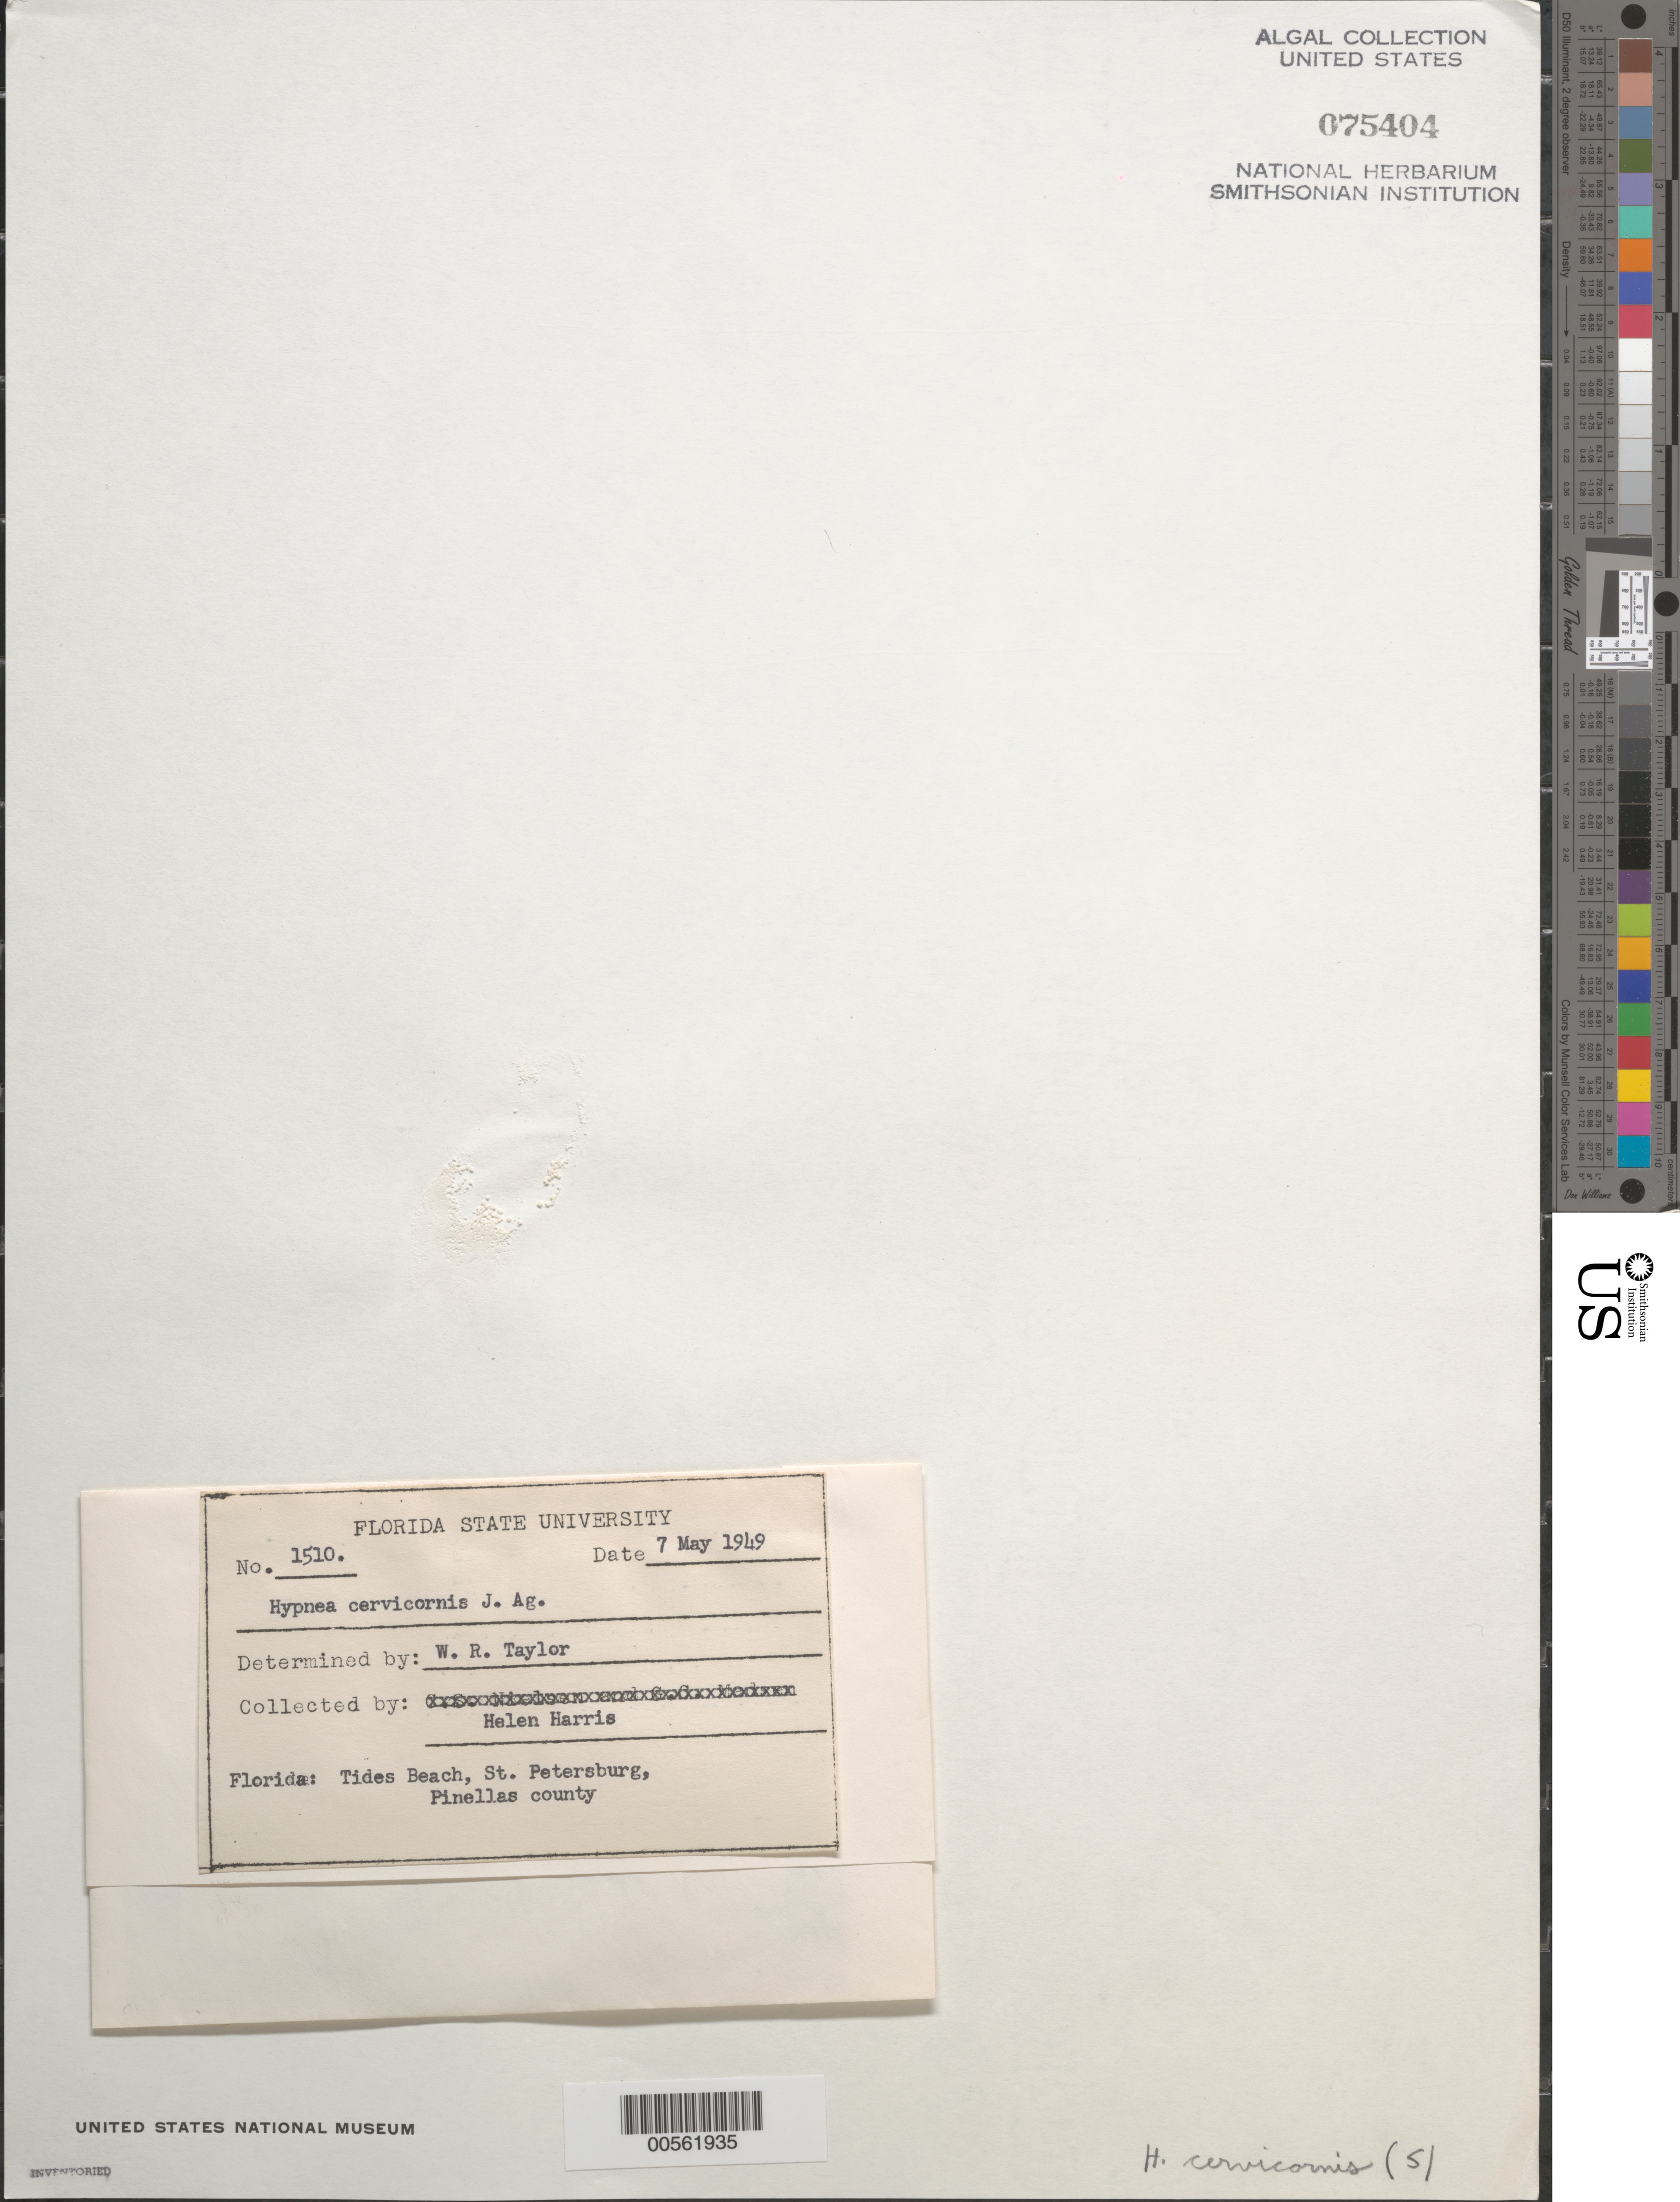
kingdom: Plantae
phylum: Rhodophyta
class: Florideophyceae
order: Gigartinales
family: Cystocloniaceae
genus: Hypnea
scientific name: Hypnea cervicornis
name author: J. Agardh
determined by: Taylor, William R.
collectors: H. Harris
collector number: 1510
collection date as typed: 07 May 1949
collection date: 1949-05-07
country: United States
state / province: Florida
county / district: Pinellas County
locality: Tides Beach, St. Petersburg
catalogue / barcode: US 75404